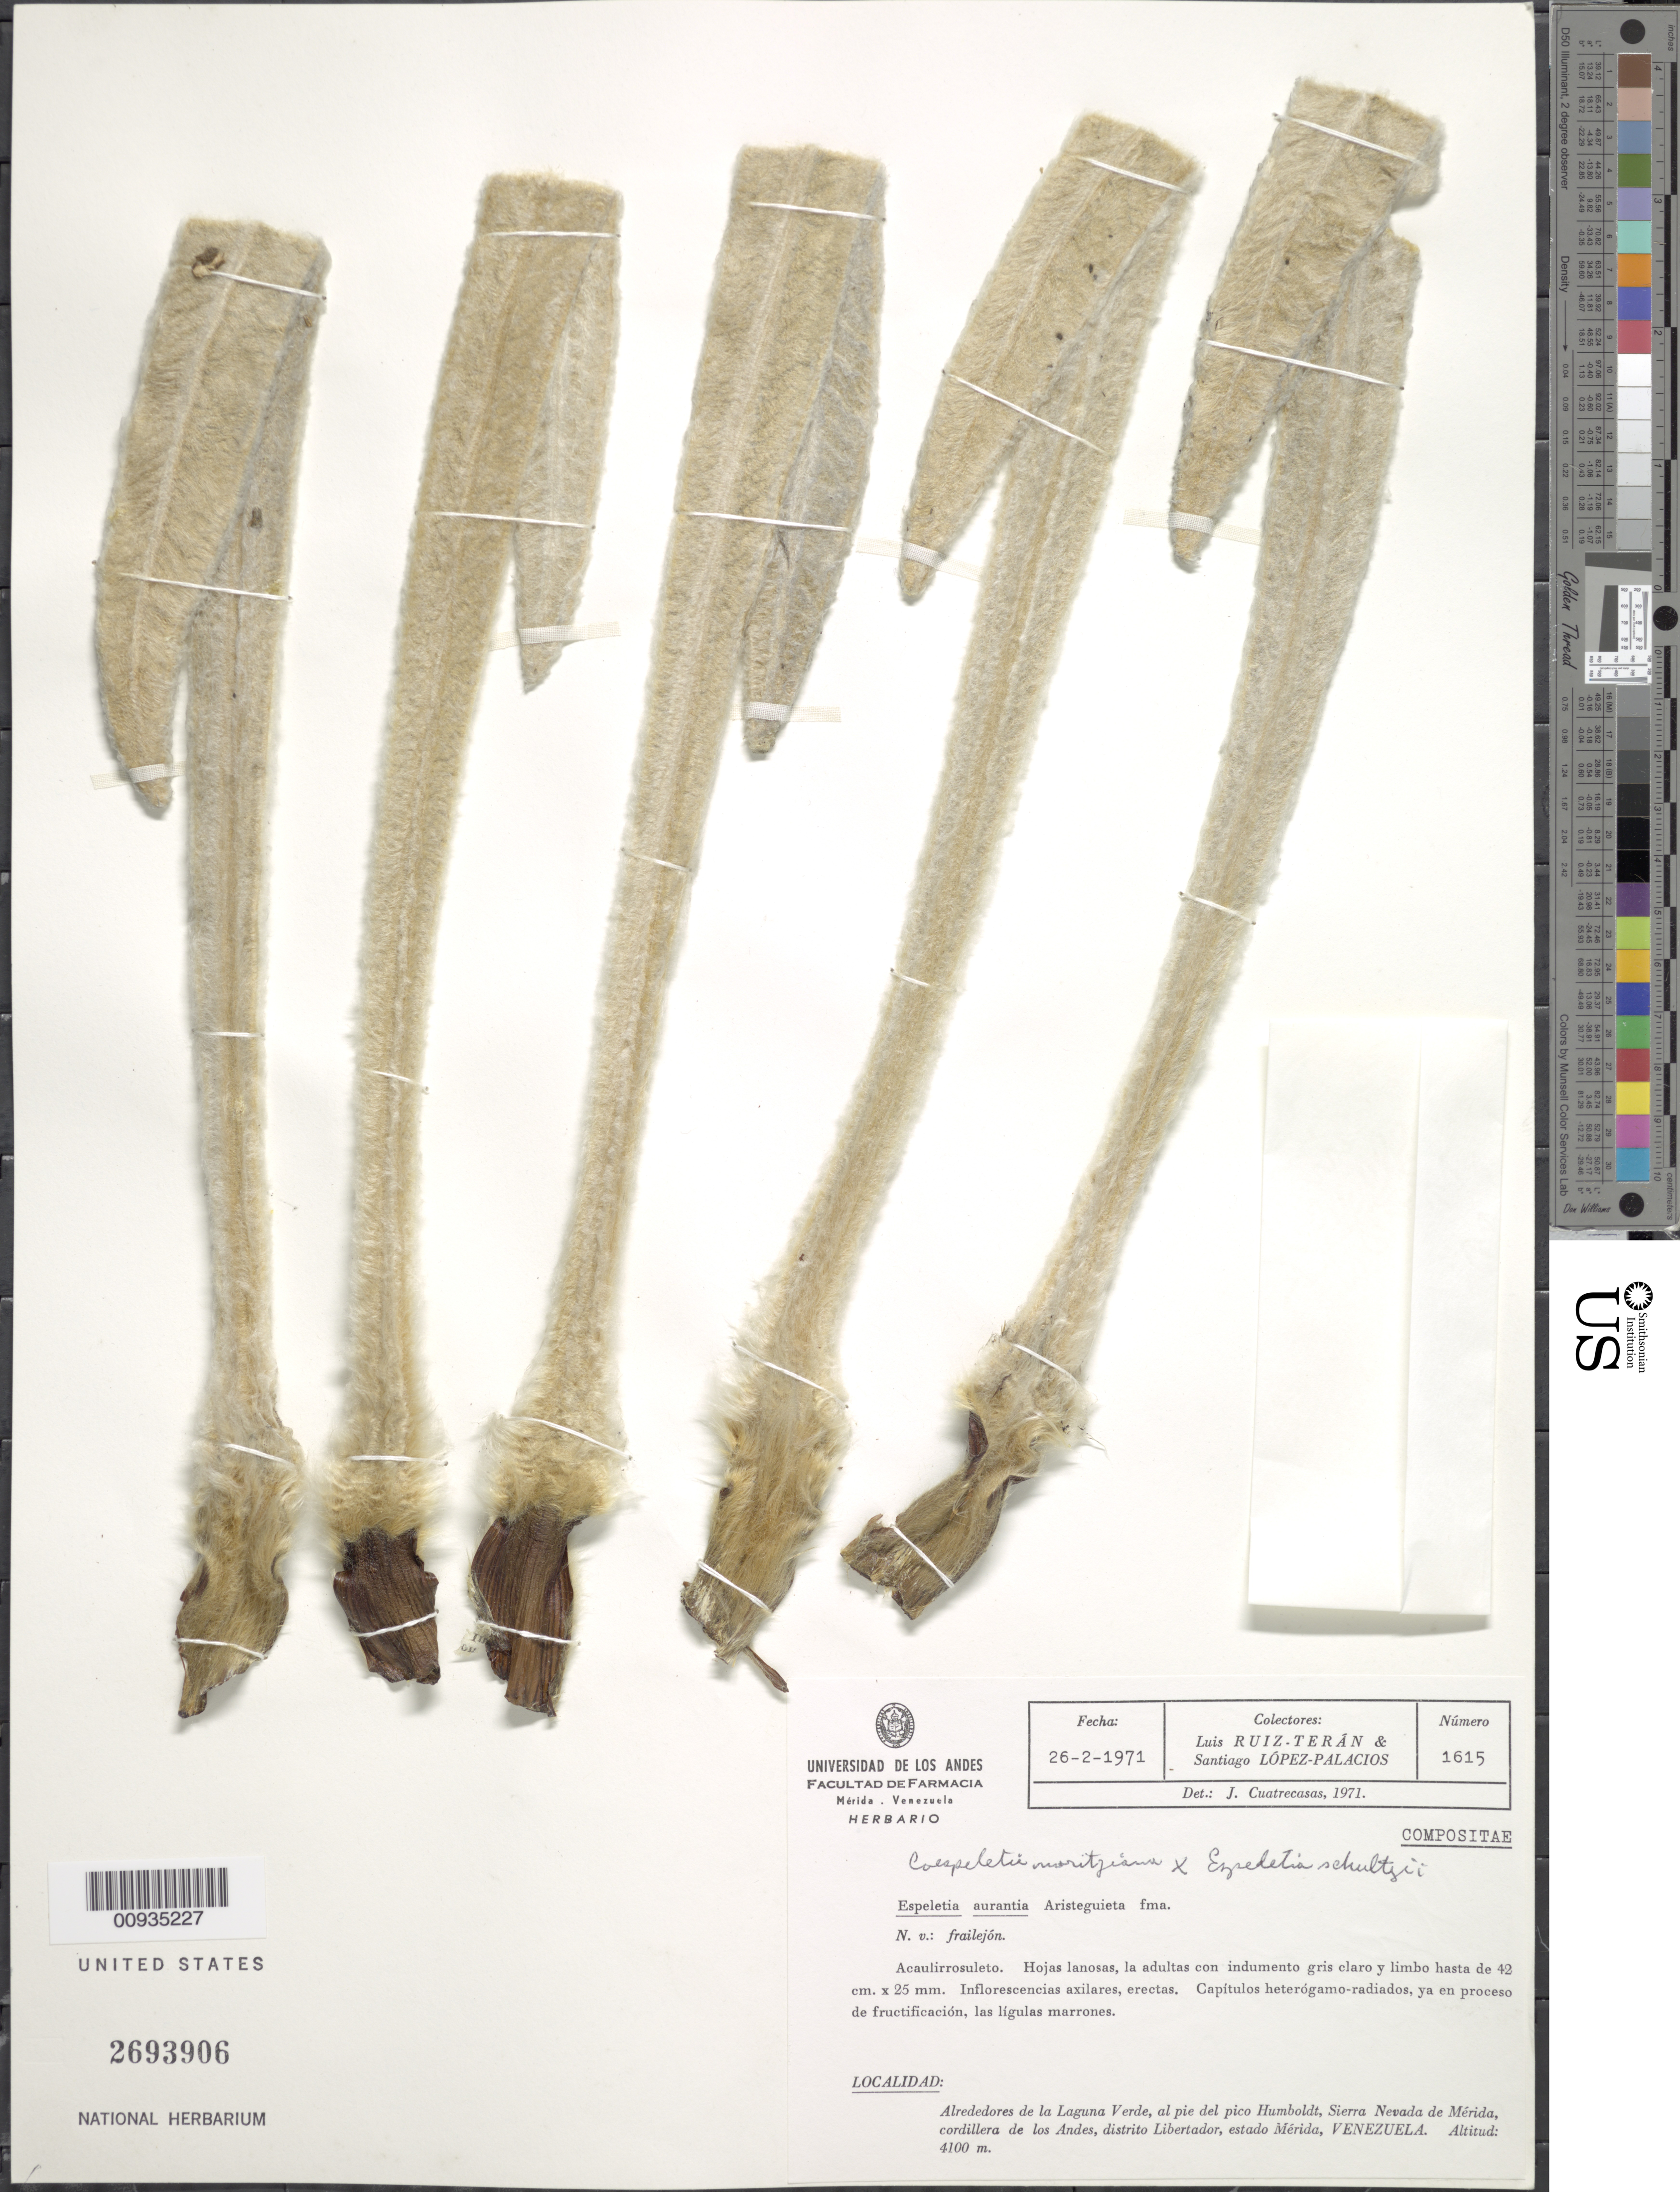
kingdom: Plantae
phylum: Tracheophyta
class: Magnoliopsida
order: Asterales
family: Asteraceae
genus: Coespeletia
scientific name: Coespeletia x aurantia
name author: Aristeg.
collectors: L. Teran & S. López-Palacios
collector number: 1615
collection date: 1971-02-26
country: Venezuela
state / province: Mérida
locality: Alrededores de la Laguna Verde, al pie del pico Humboldt, Sierra Nevada de Merida, cordillera de los Andes, distrito Libertador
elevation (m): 4100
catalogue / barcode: US 2693906